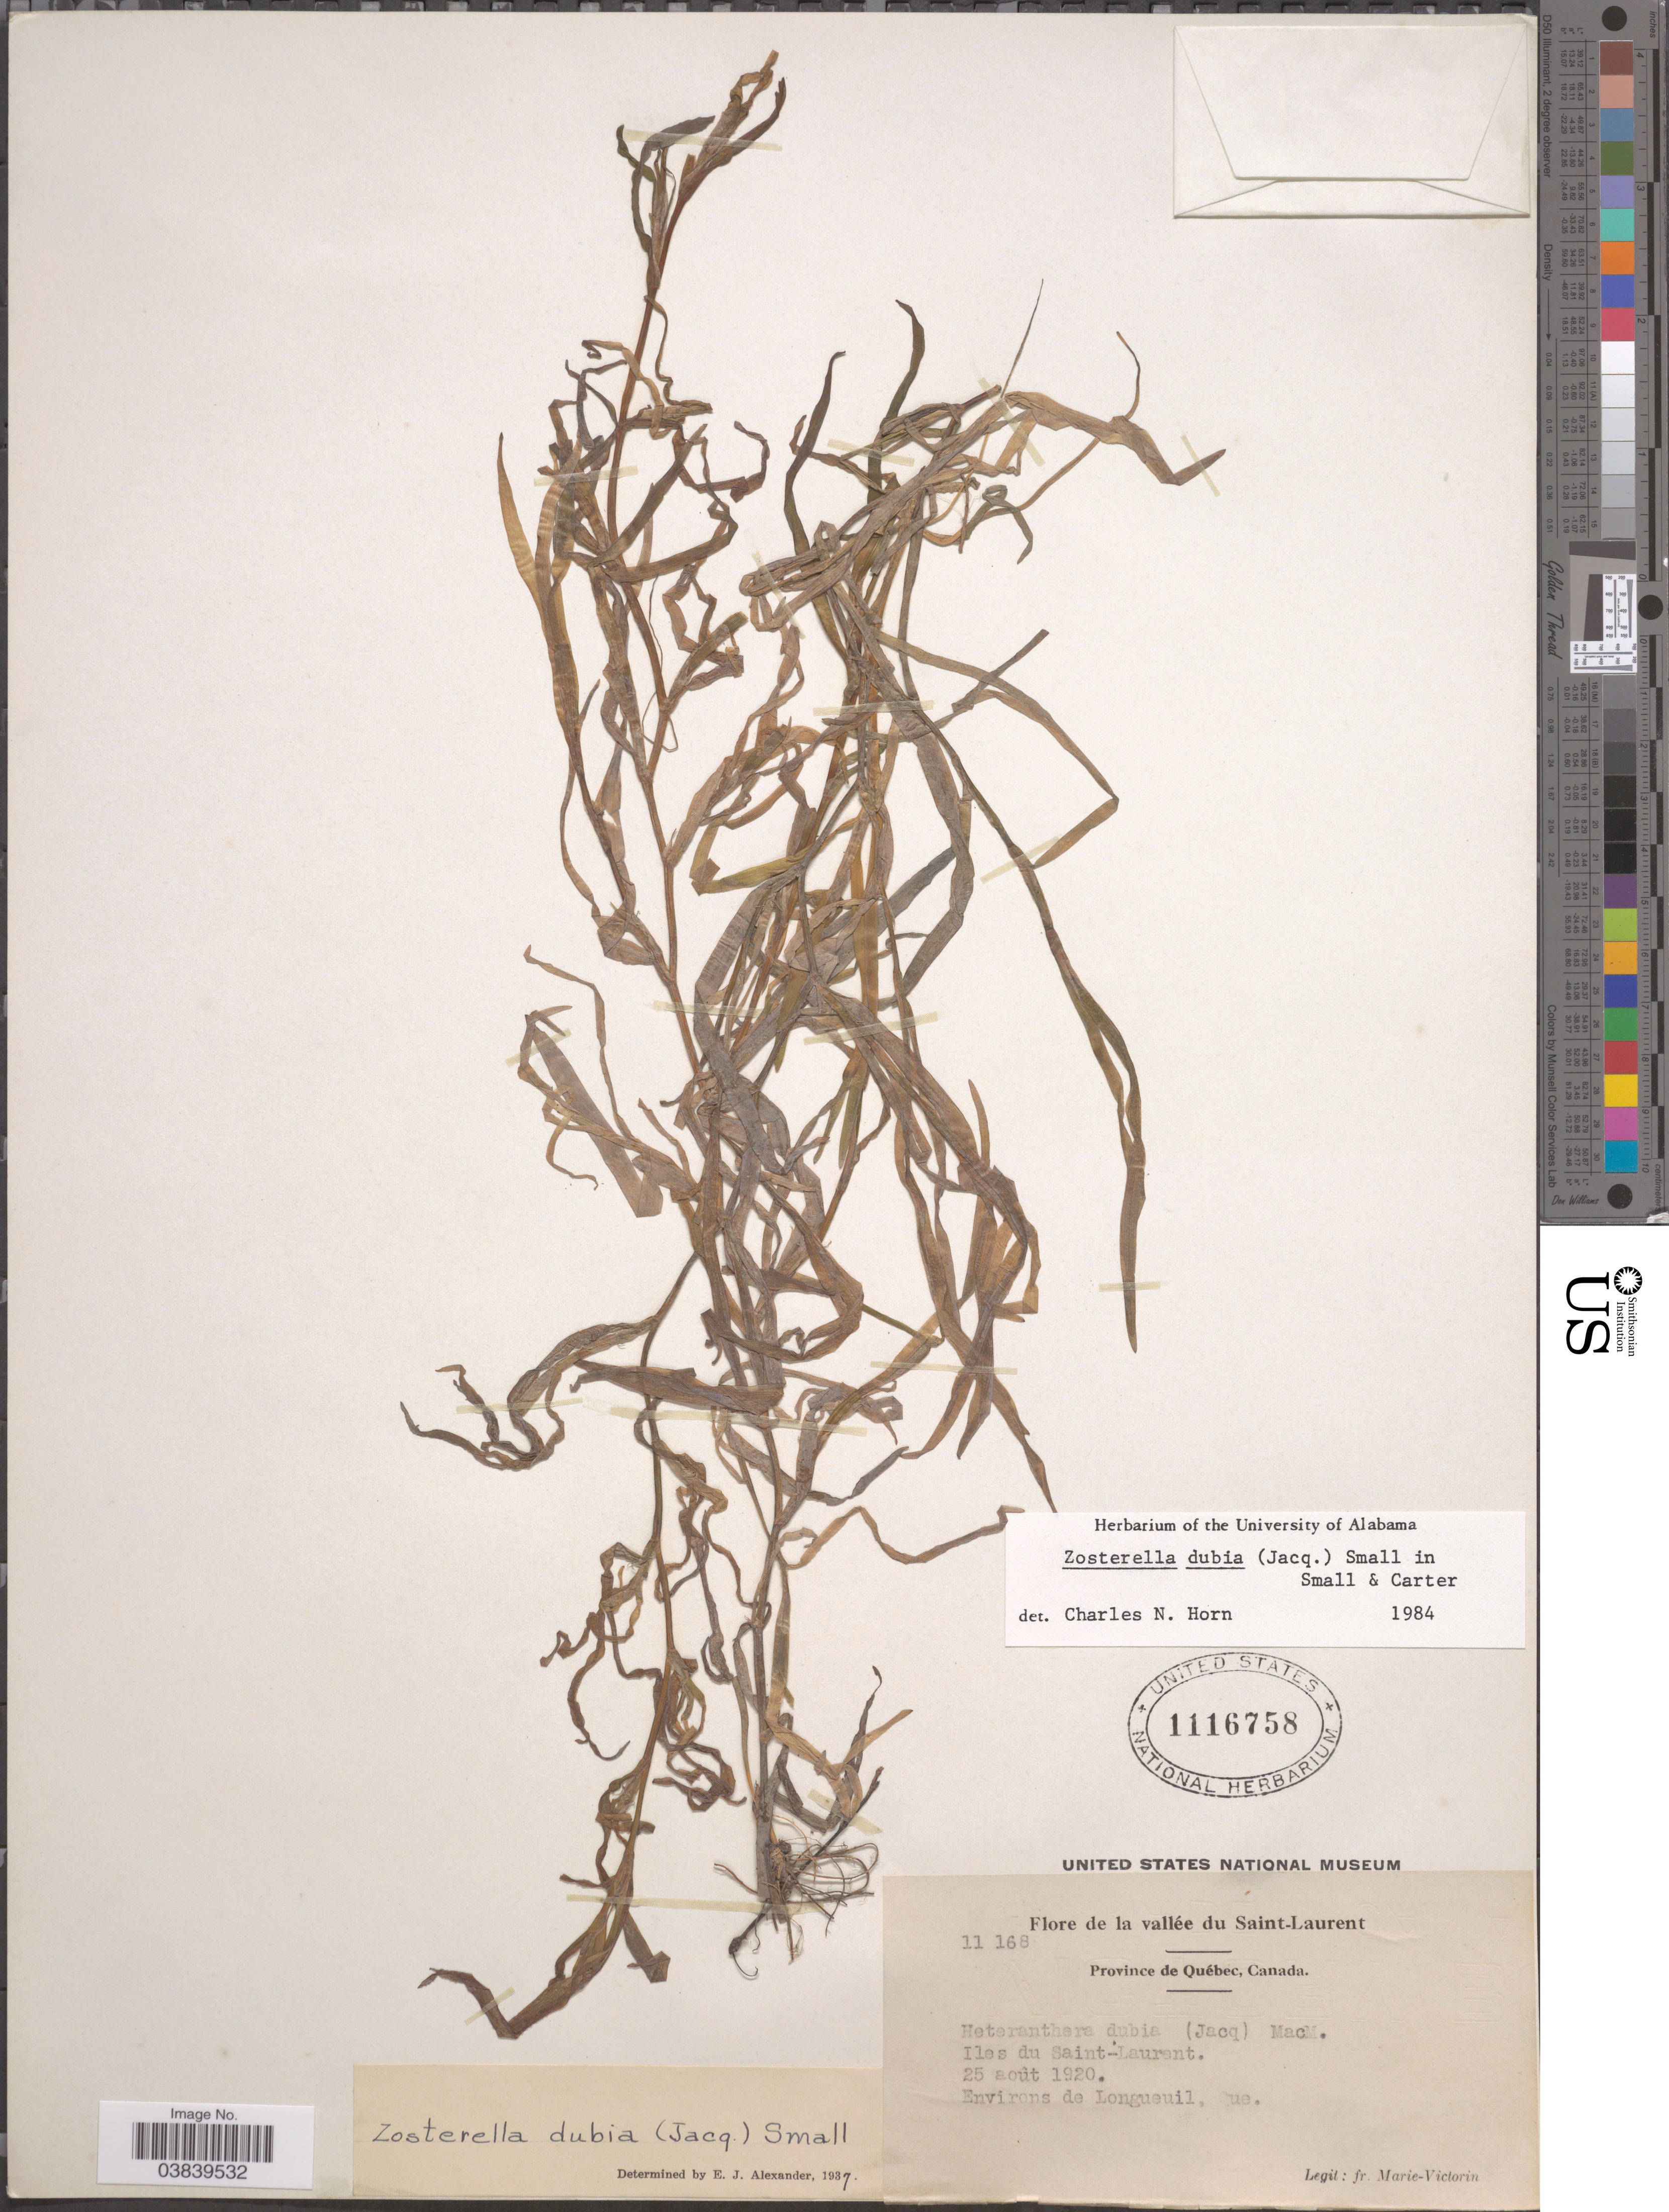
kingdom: Plantae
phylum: Tracheophyta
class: Liliopsida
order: Commelinales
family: Pontederiaceae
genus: Heteranthera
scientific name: Heteranthera dubia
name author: (Jacq.) MacMill.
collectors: F. Marie-Victorin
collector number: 11168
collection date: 1920-08-25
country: Canada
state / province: Quebec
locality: La vallée du Saint-Laurent. Iles du Saint-Laurent. Environs de Longueuil.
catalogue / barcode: US 1116758